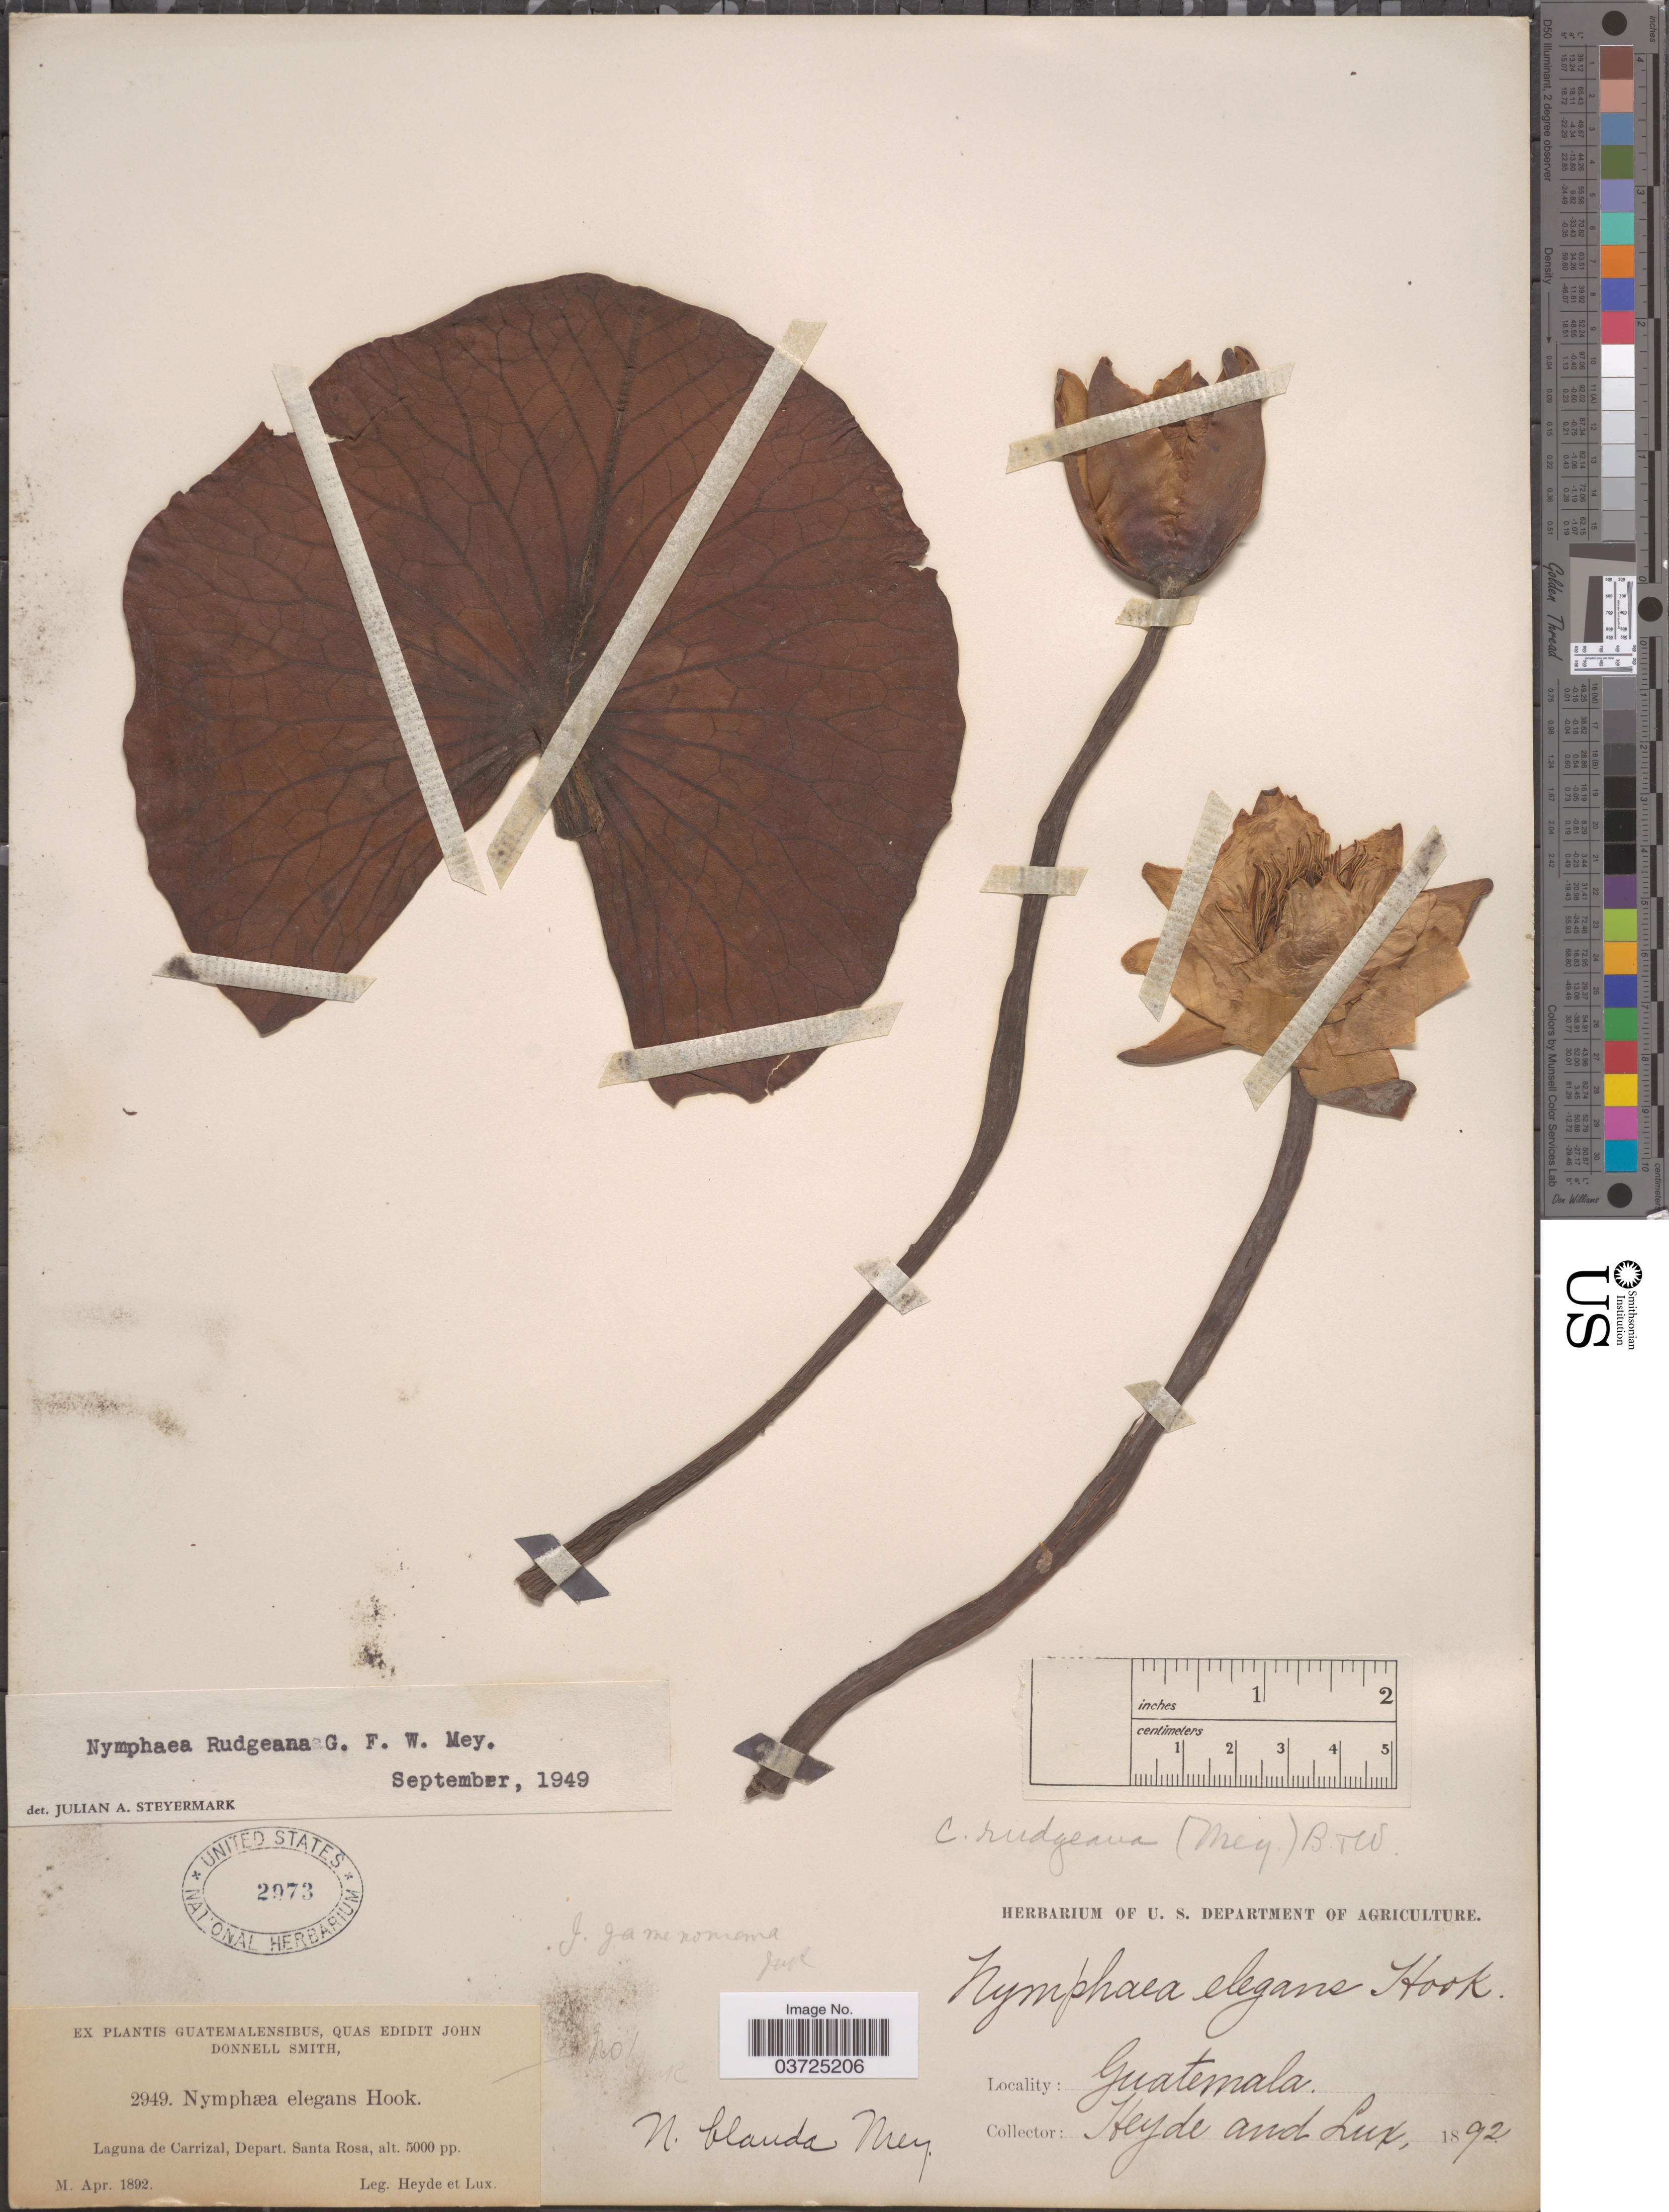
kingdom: Plantae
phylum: Tracheophyta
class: Magnoliopsida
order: Nymphaeales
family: Nymphaeaceae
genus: Nymphaea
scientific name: Nymphaea rudgeana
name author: G. Mey.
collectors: Heyde & Lux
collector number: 2949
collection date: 1892-04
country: Guatemala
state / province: Santa Rosa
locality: Laguna de Carrizal, Depart. Santa Rosa.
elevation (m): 1524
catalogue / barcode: US 2973